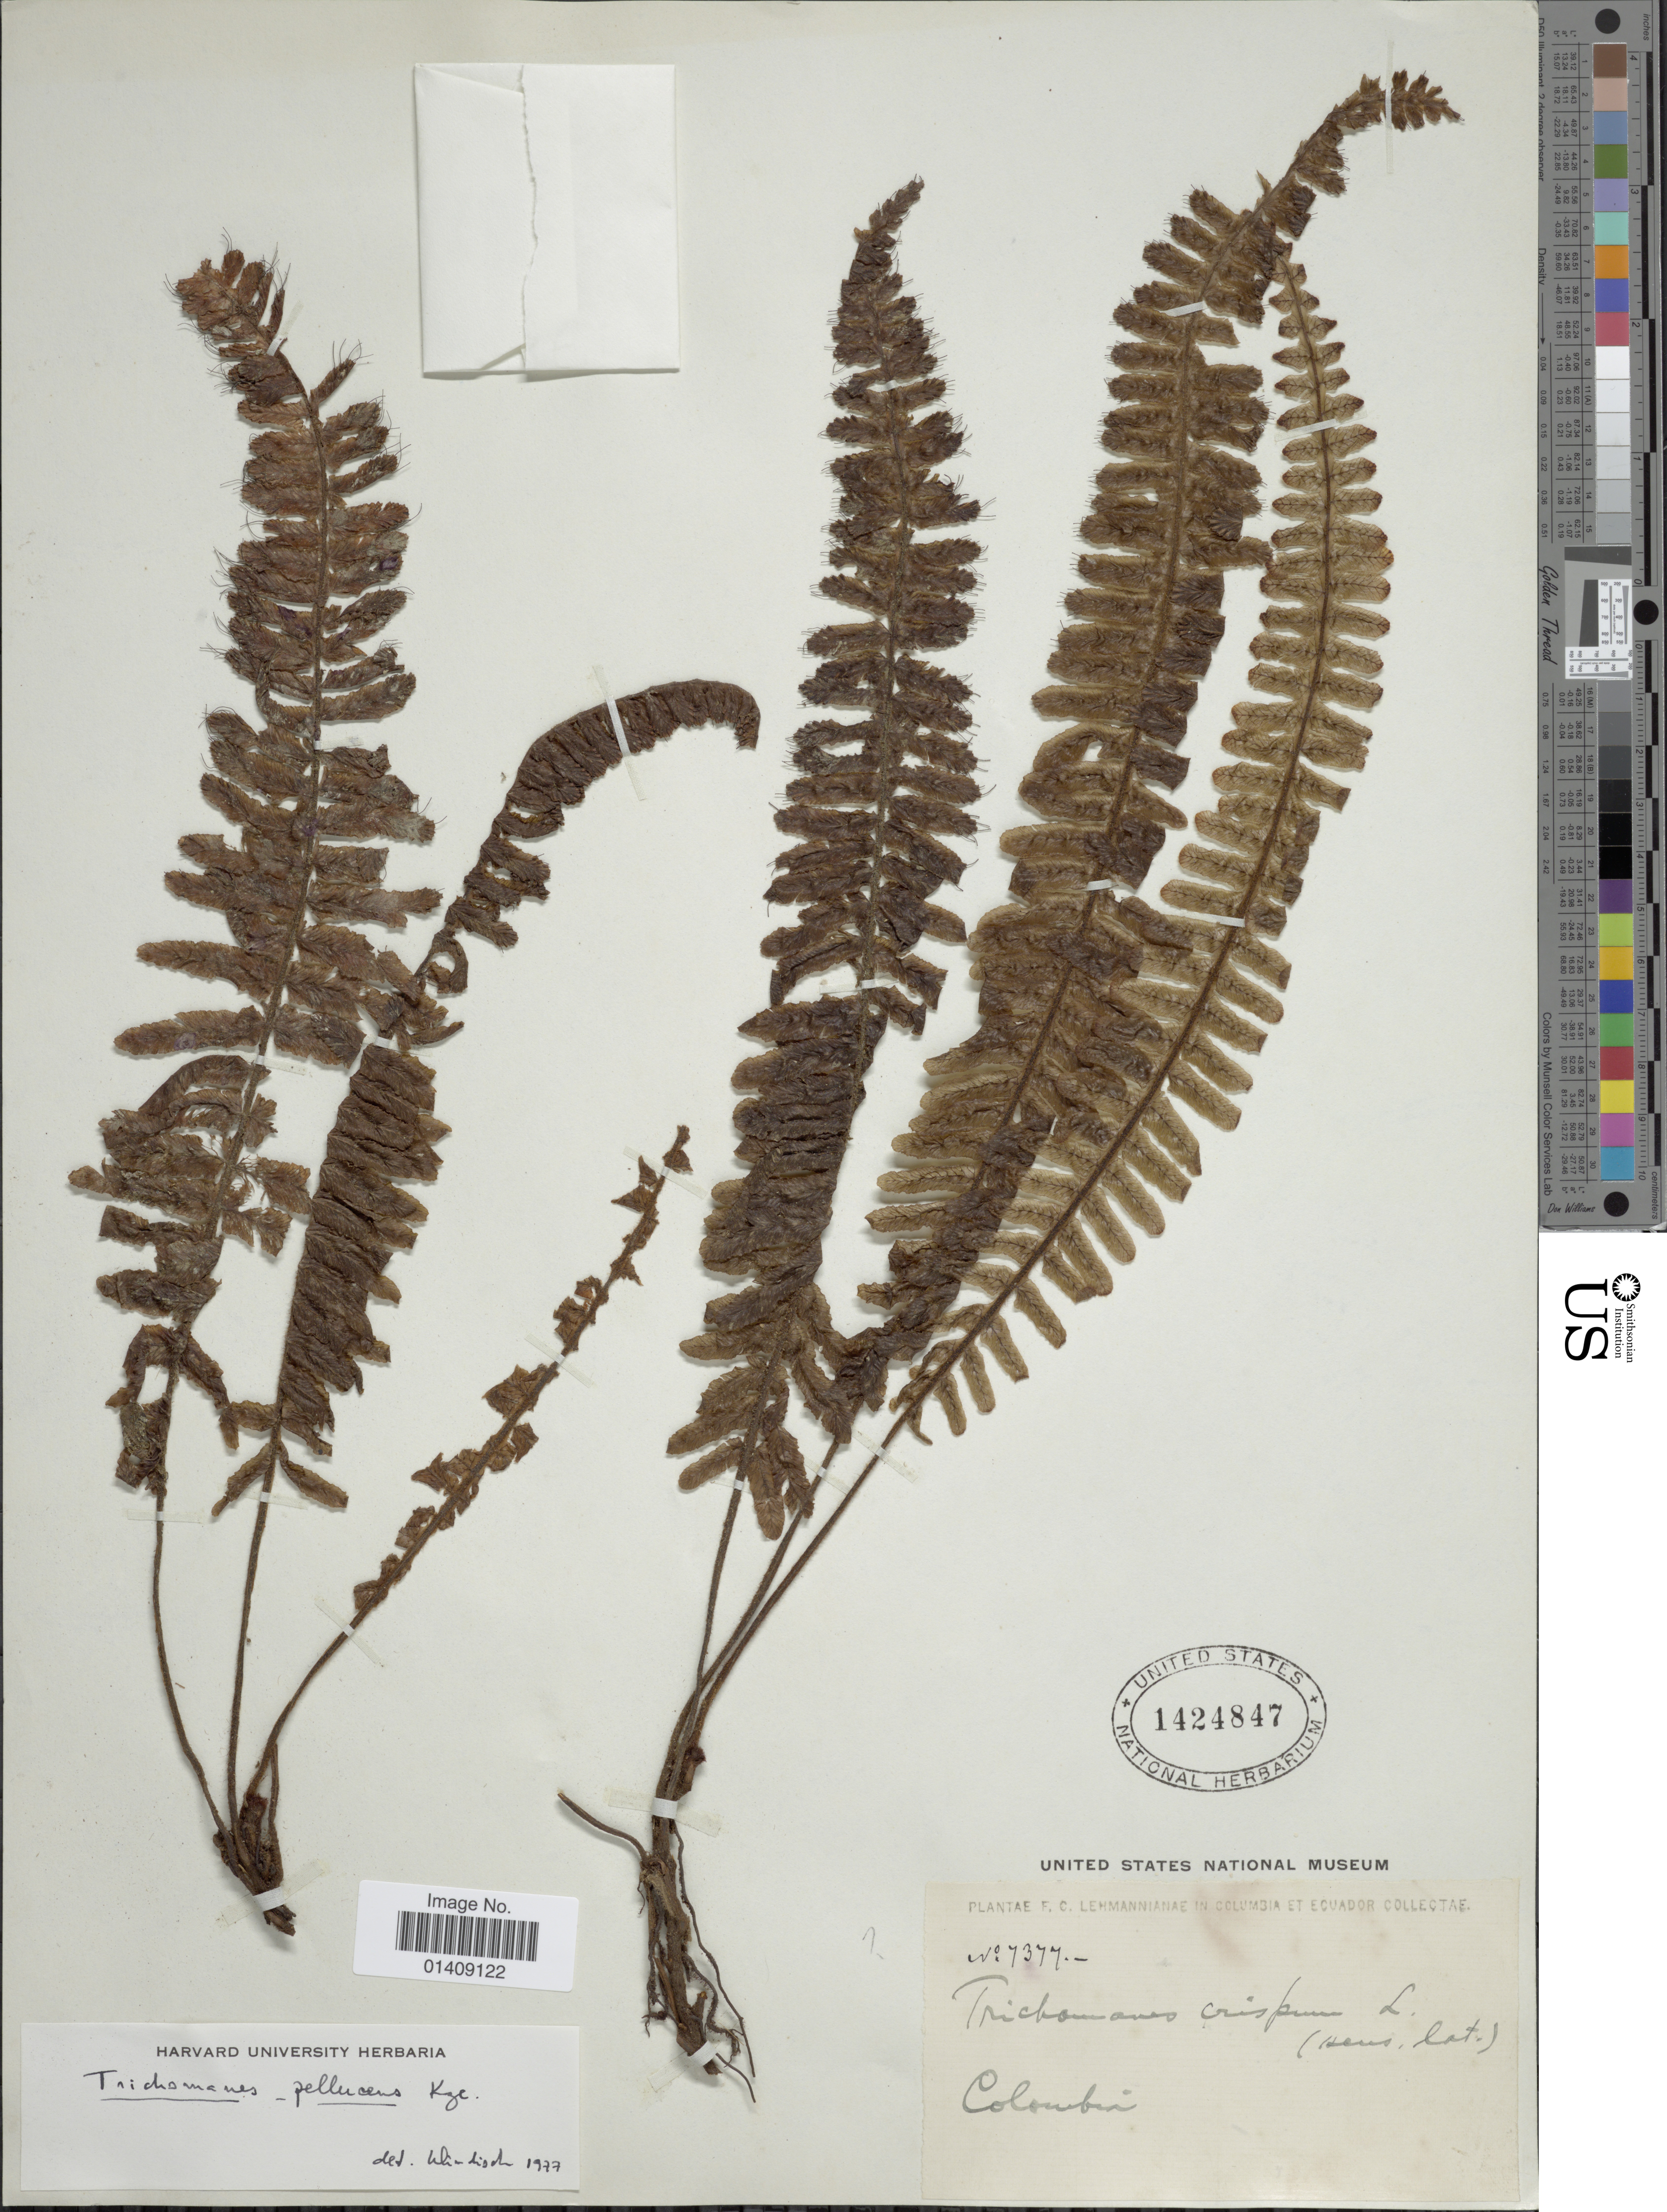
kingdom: Plantae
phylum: Tracheophyta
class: Polypodiopsida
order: Hymenophyllales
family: Hymenophyllaceae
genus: Trichomanes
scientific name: Trichomanes pellucens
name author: Kunze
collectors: F. C. Lehmann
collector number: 7377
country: Colombia